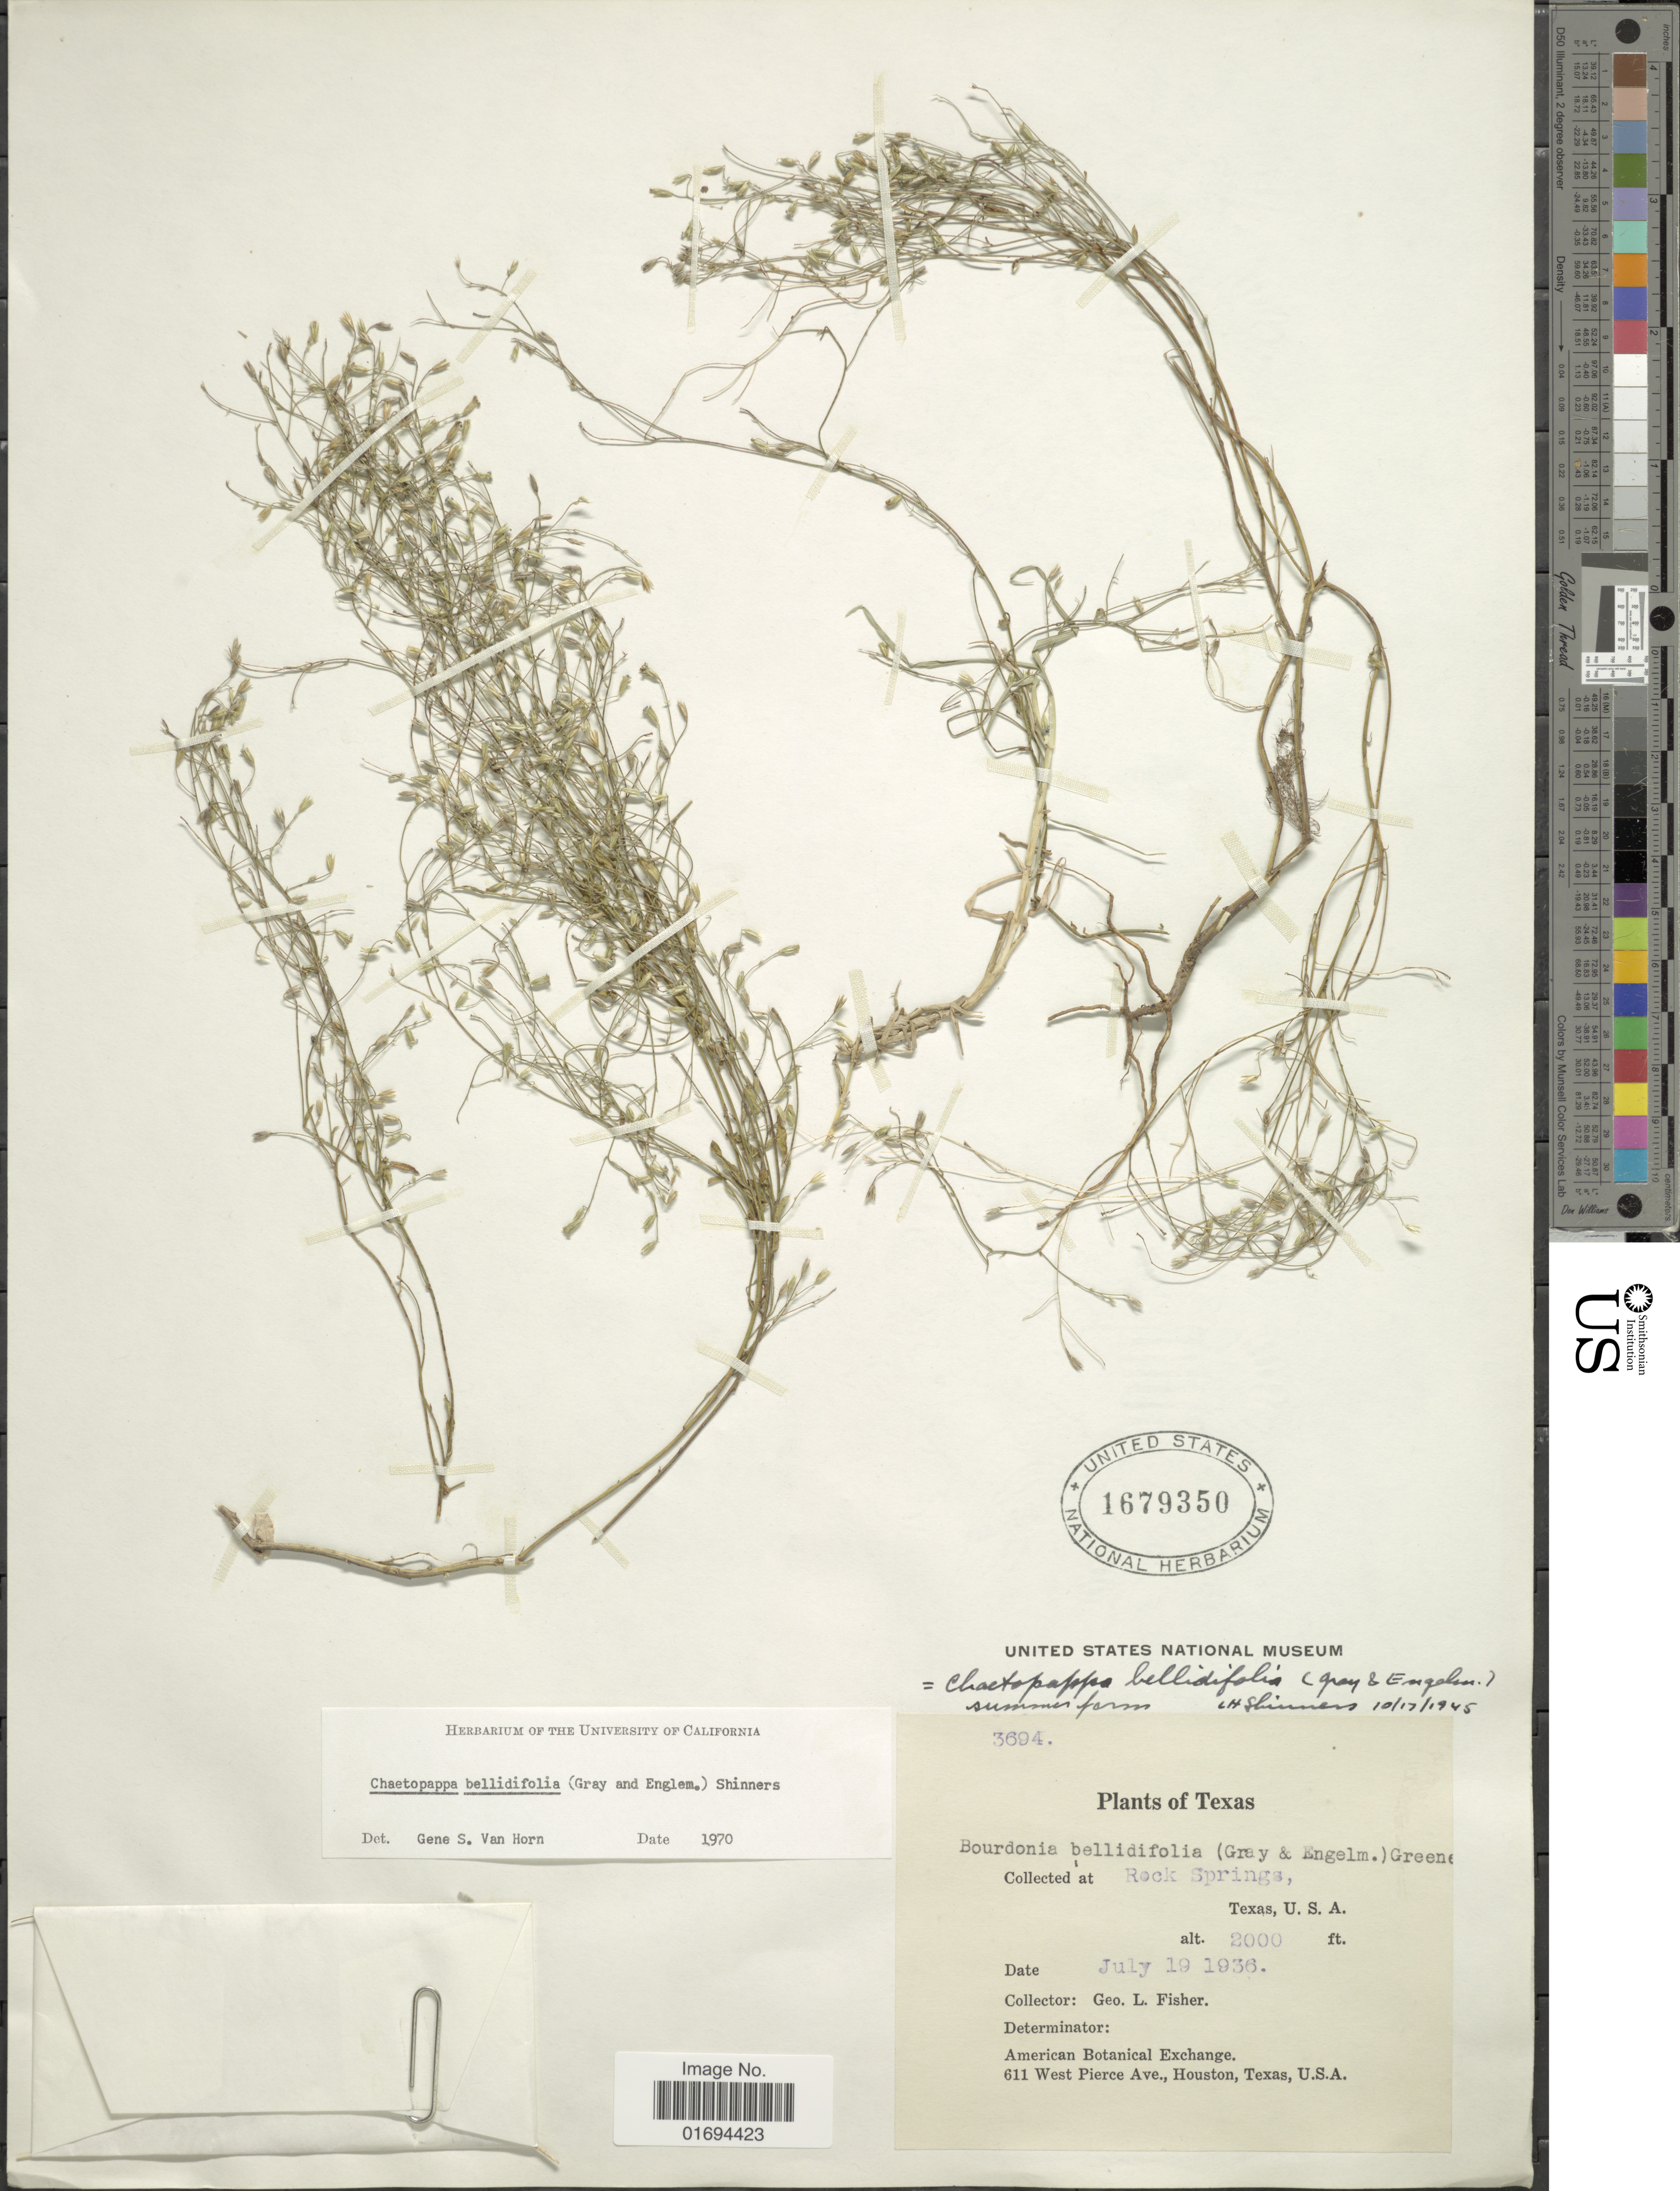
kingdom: Plantae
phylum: Tracheophyta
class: Magnoliopsida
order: Asterales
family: Asteraceae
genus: Chaetopappa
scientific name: Chaetopappa bellidifolia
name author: (A. Gray) Shinners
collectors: G. L. Fisher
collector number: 3694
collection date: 1936-07-19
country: United States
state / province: Texas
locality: Rock springs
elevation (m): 610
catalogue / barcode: US 1679350